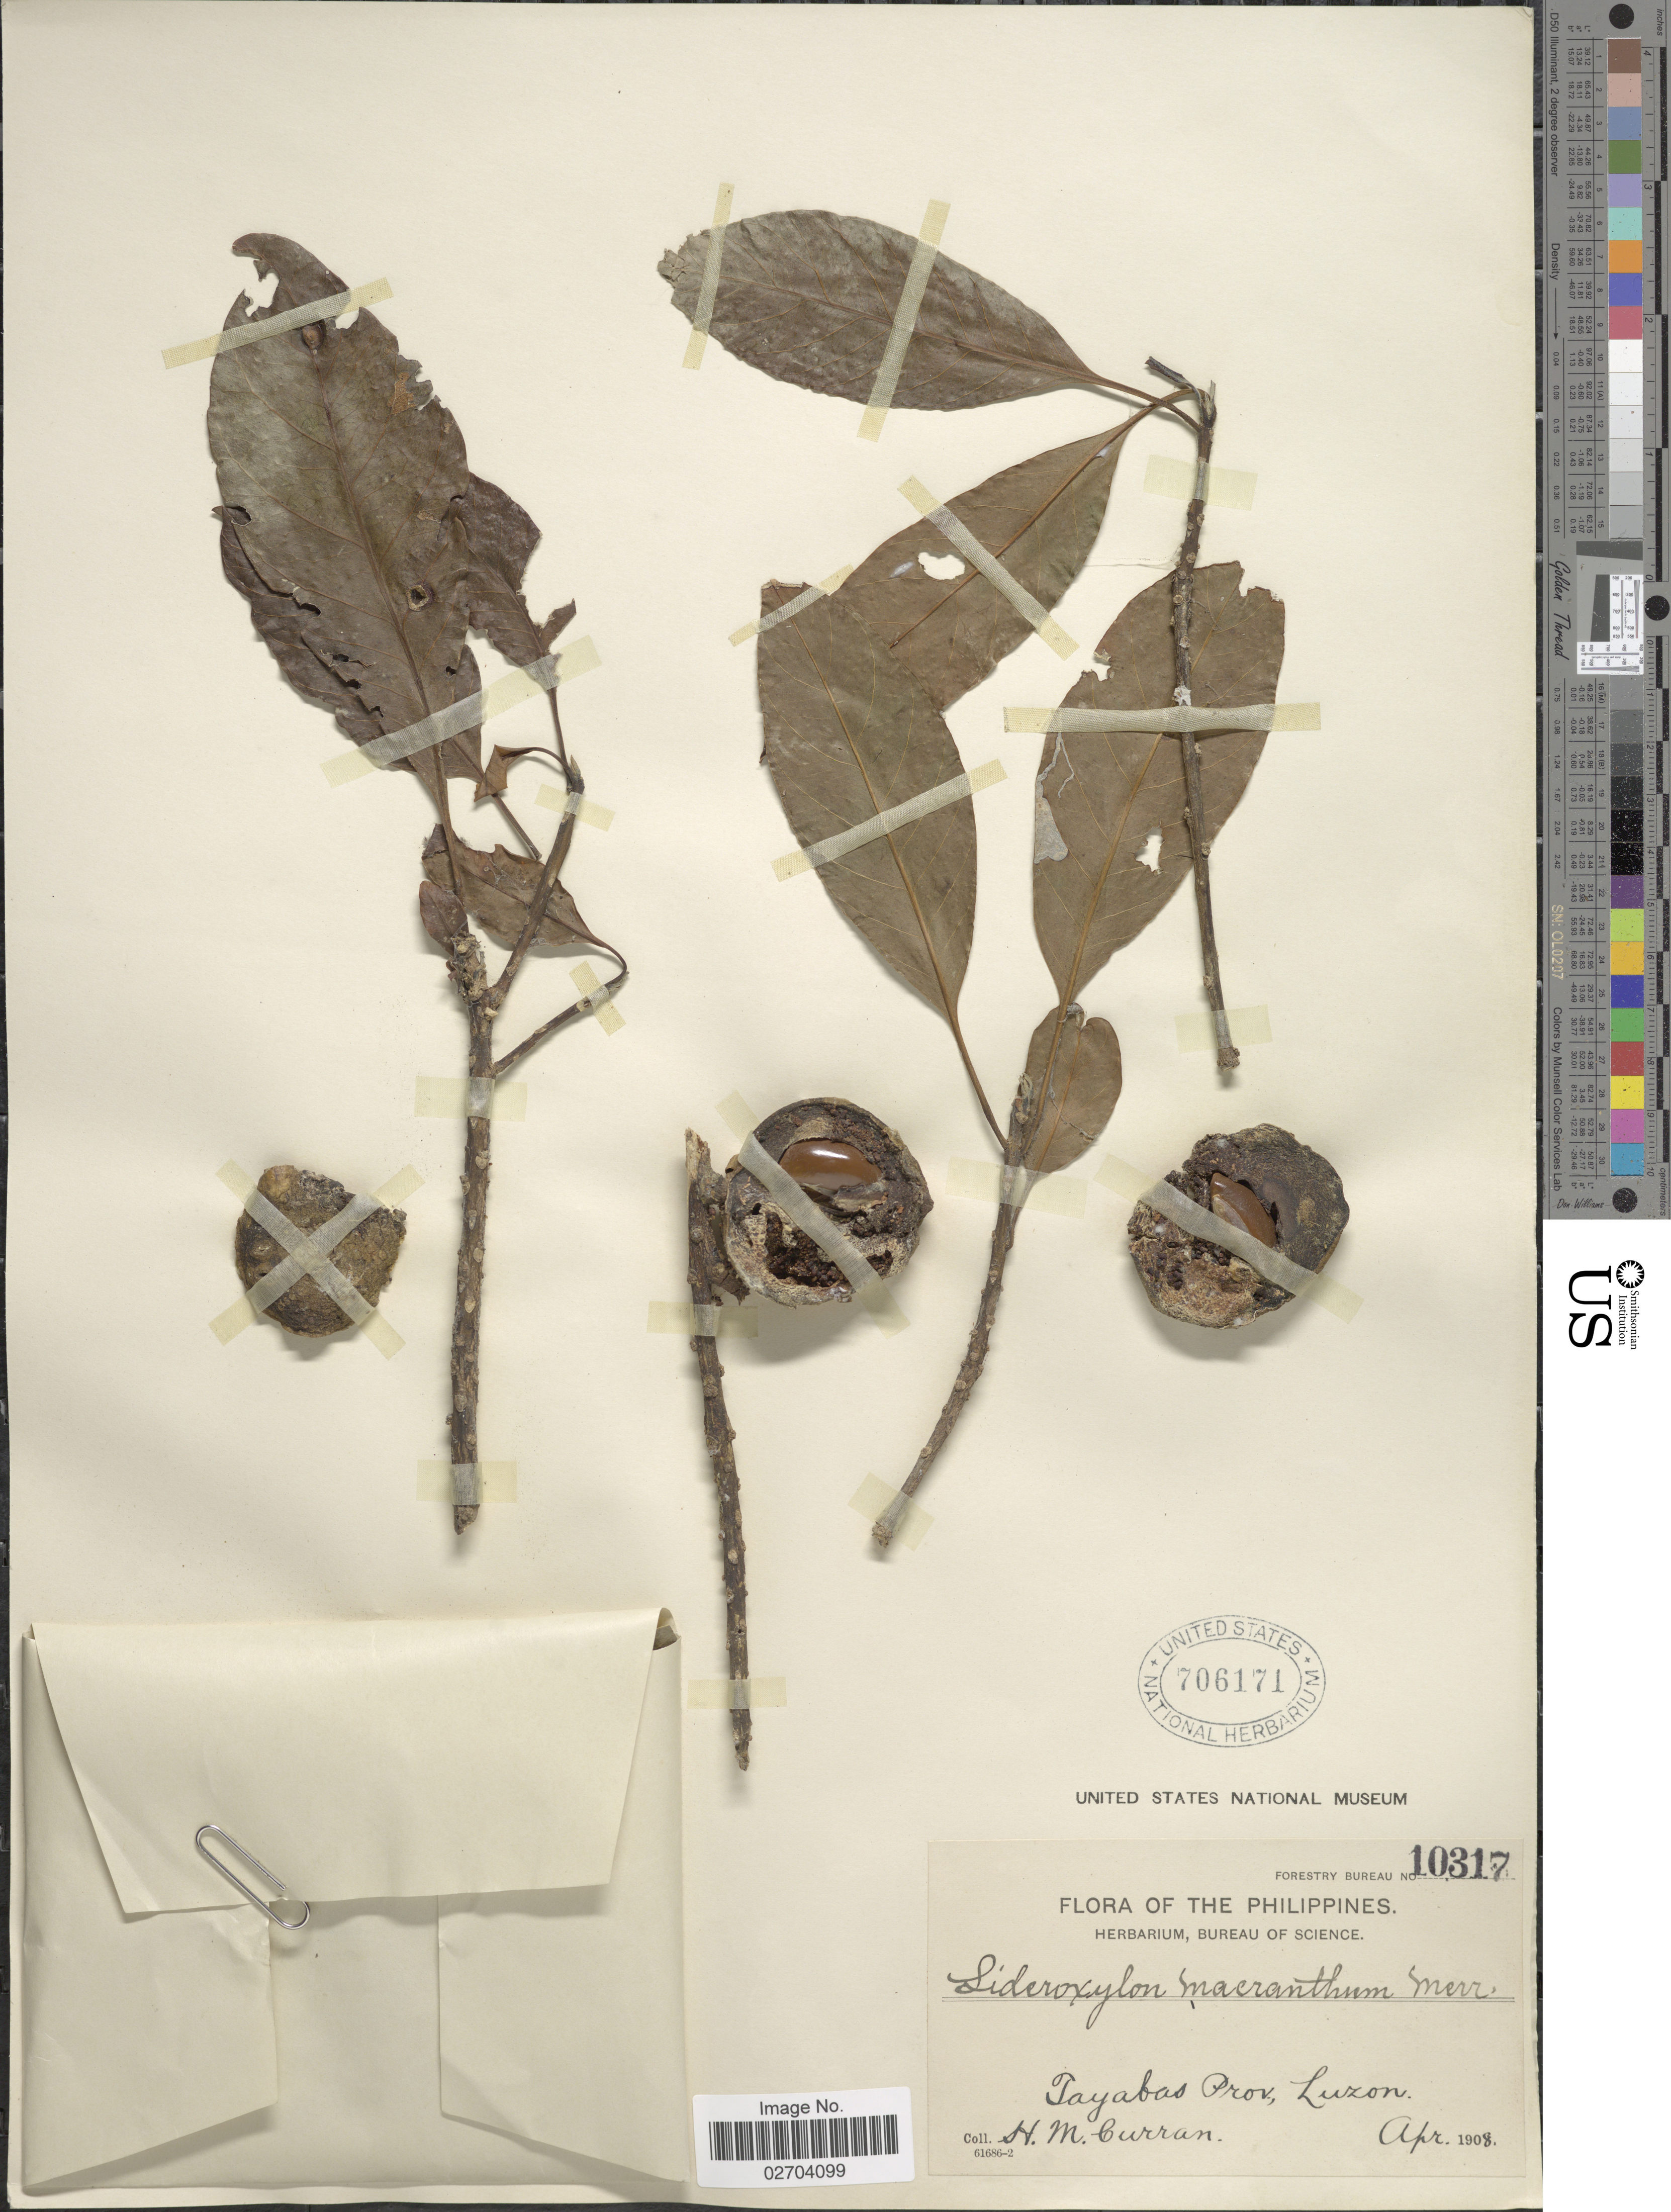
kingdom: Plantae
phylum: Tracheophyta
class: Magnoliopsida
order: Ericales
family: Sapotaceae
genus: Sideroxylon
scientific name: Sideroxylon macranthum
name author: Merr.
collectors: H. M. Curran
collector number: Forestry Bureau 10317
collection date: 1908-04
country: Philippines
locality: Tayabas Prov. Luzon.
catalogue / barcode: US 706171